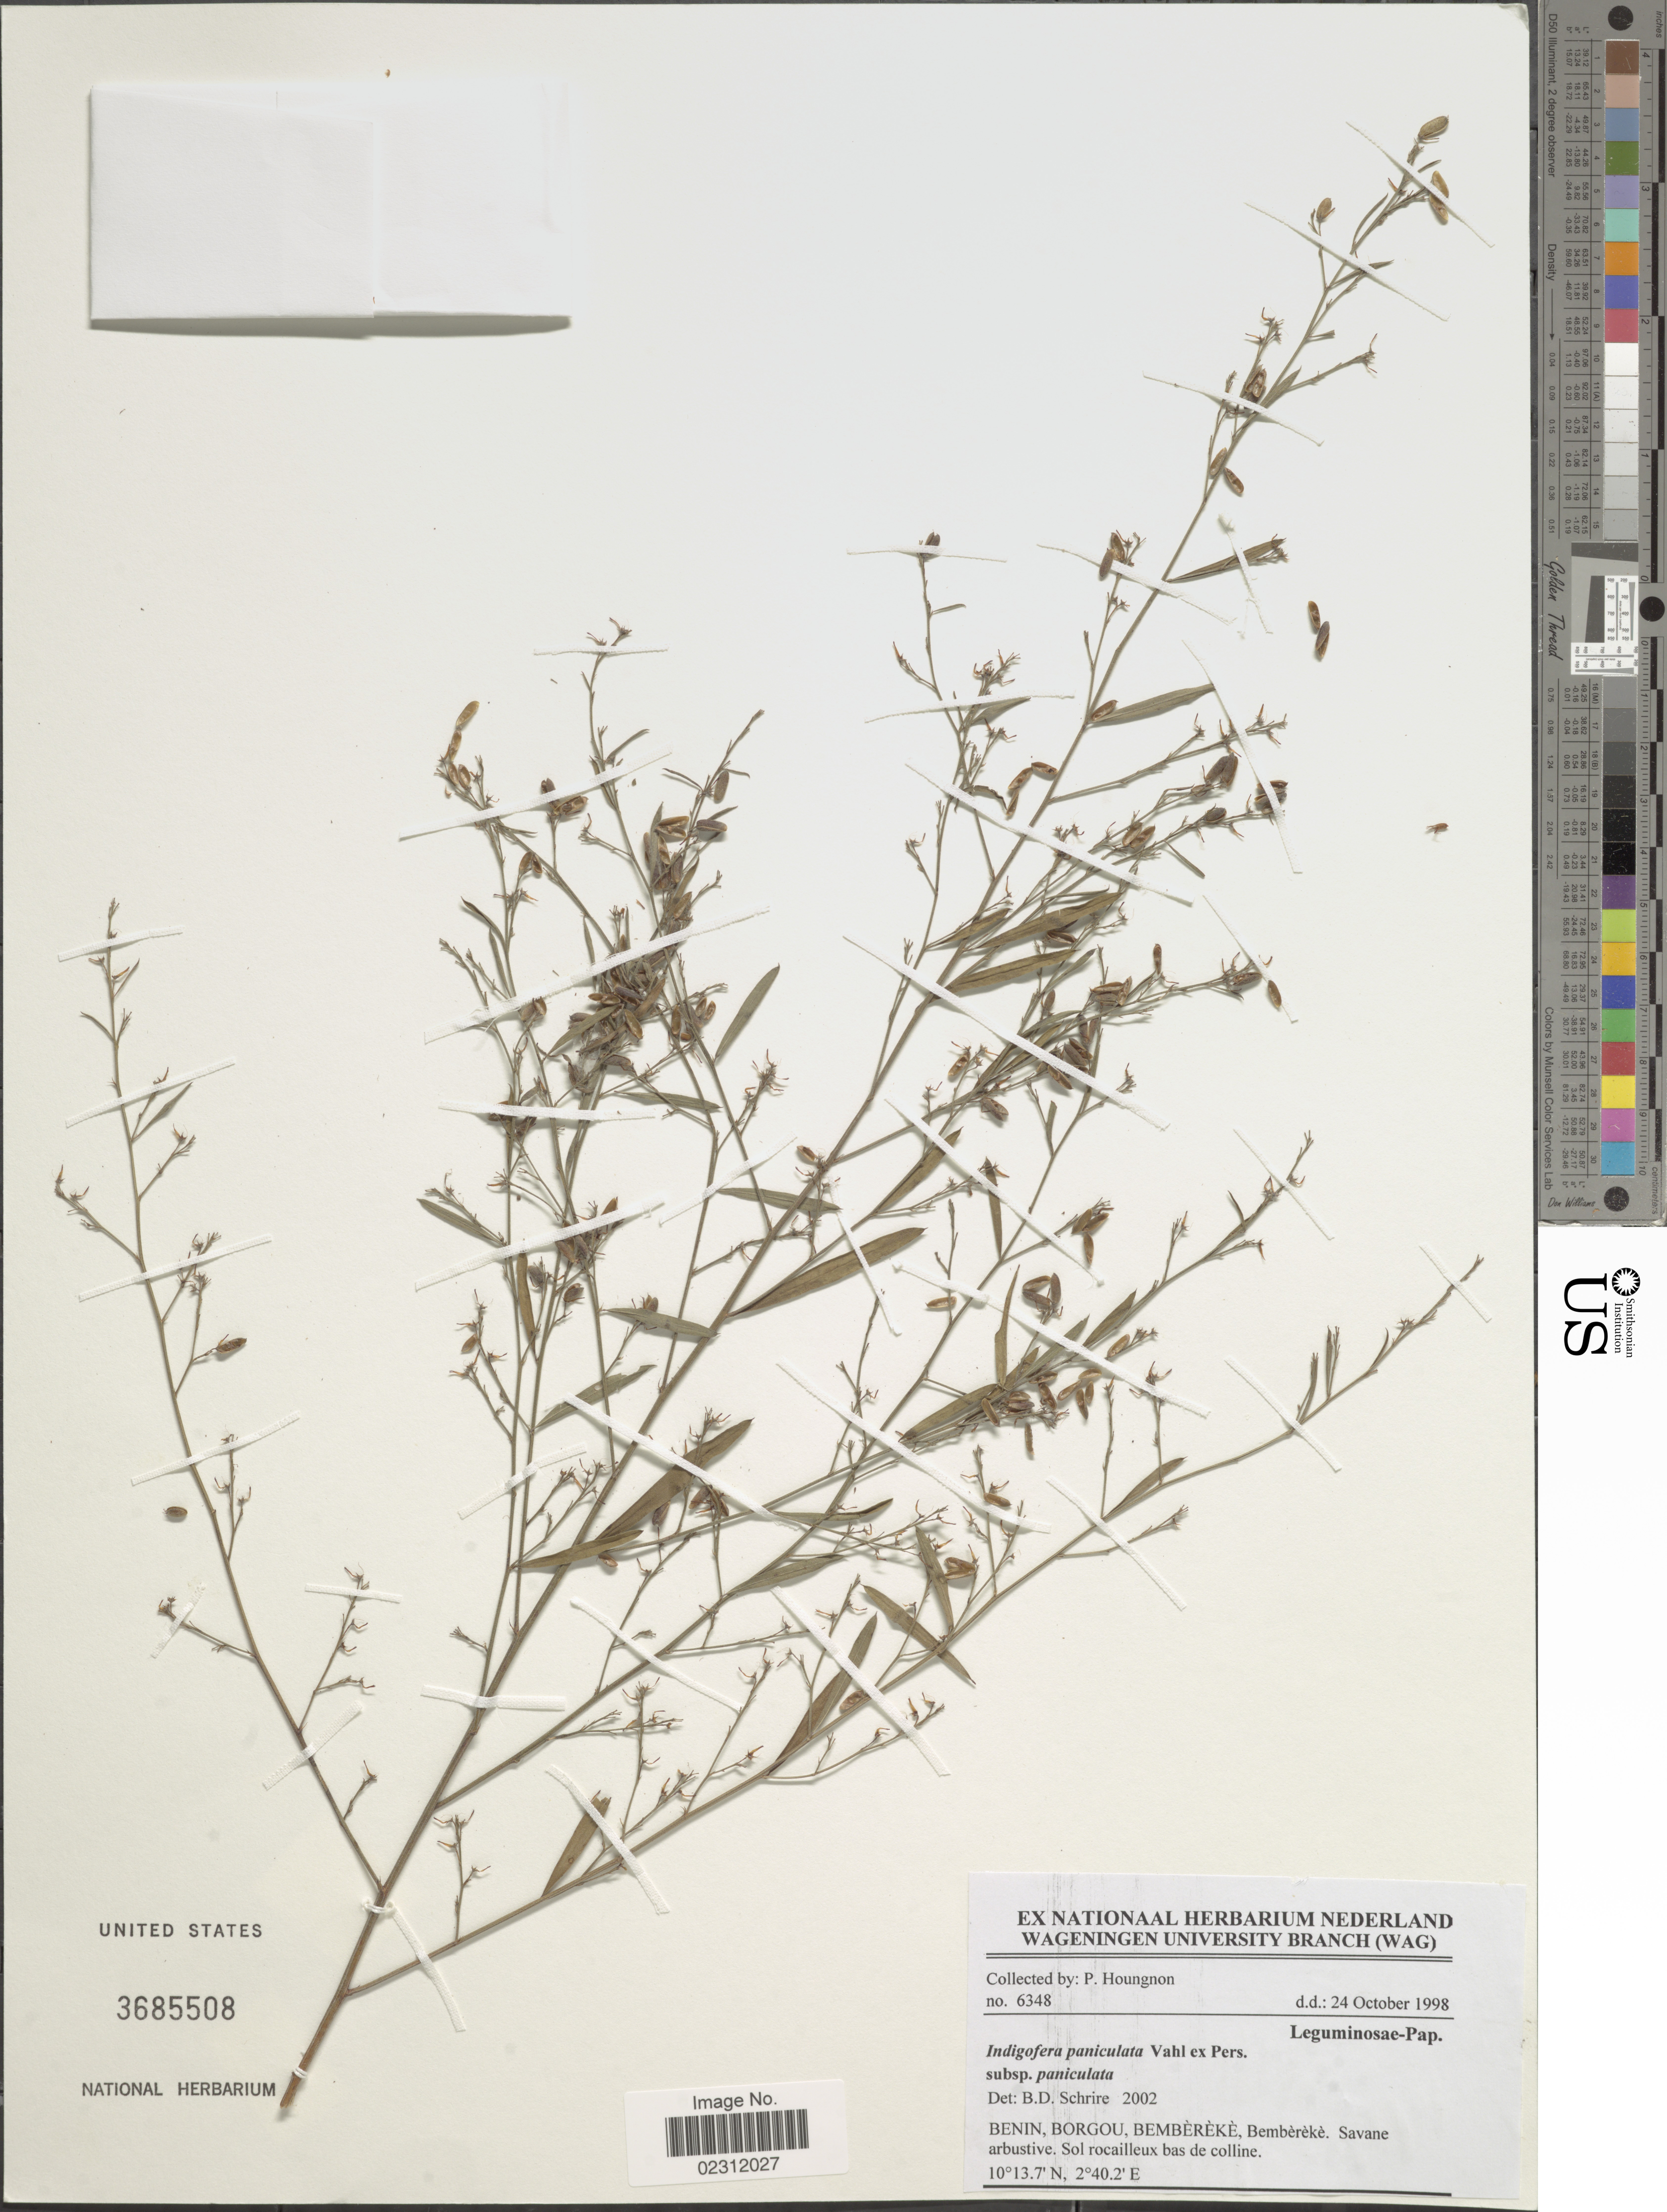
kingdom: Plantae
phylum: Tracheophyta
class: Magnoliopsida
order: Fabales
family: Fabaceae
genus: Indigofera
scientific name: Indigofera paniculata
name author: Pers.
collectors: P. Houngnon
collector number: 6348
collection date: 1998-10-24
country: Benin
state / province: Borgou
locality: Bembereke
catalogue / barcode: US 3685508